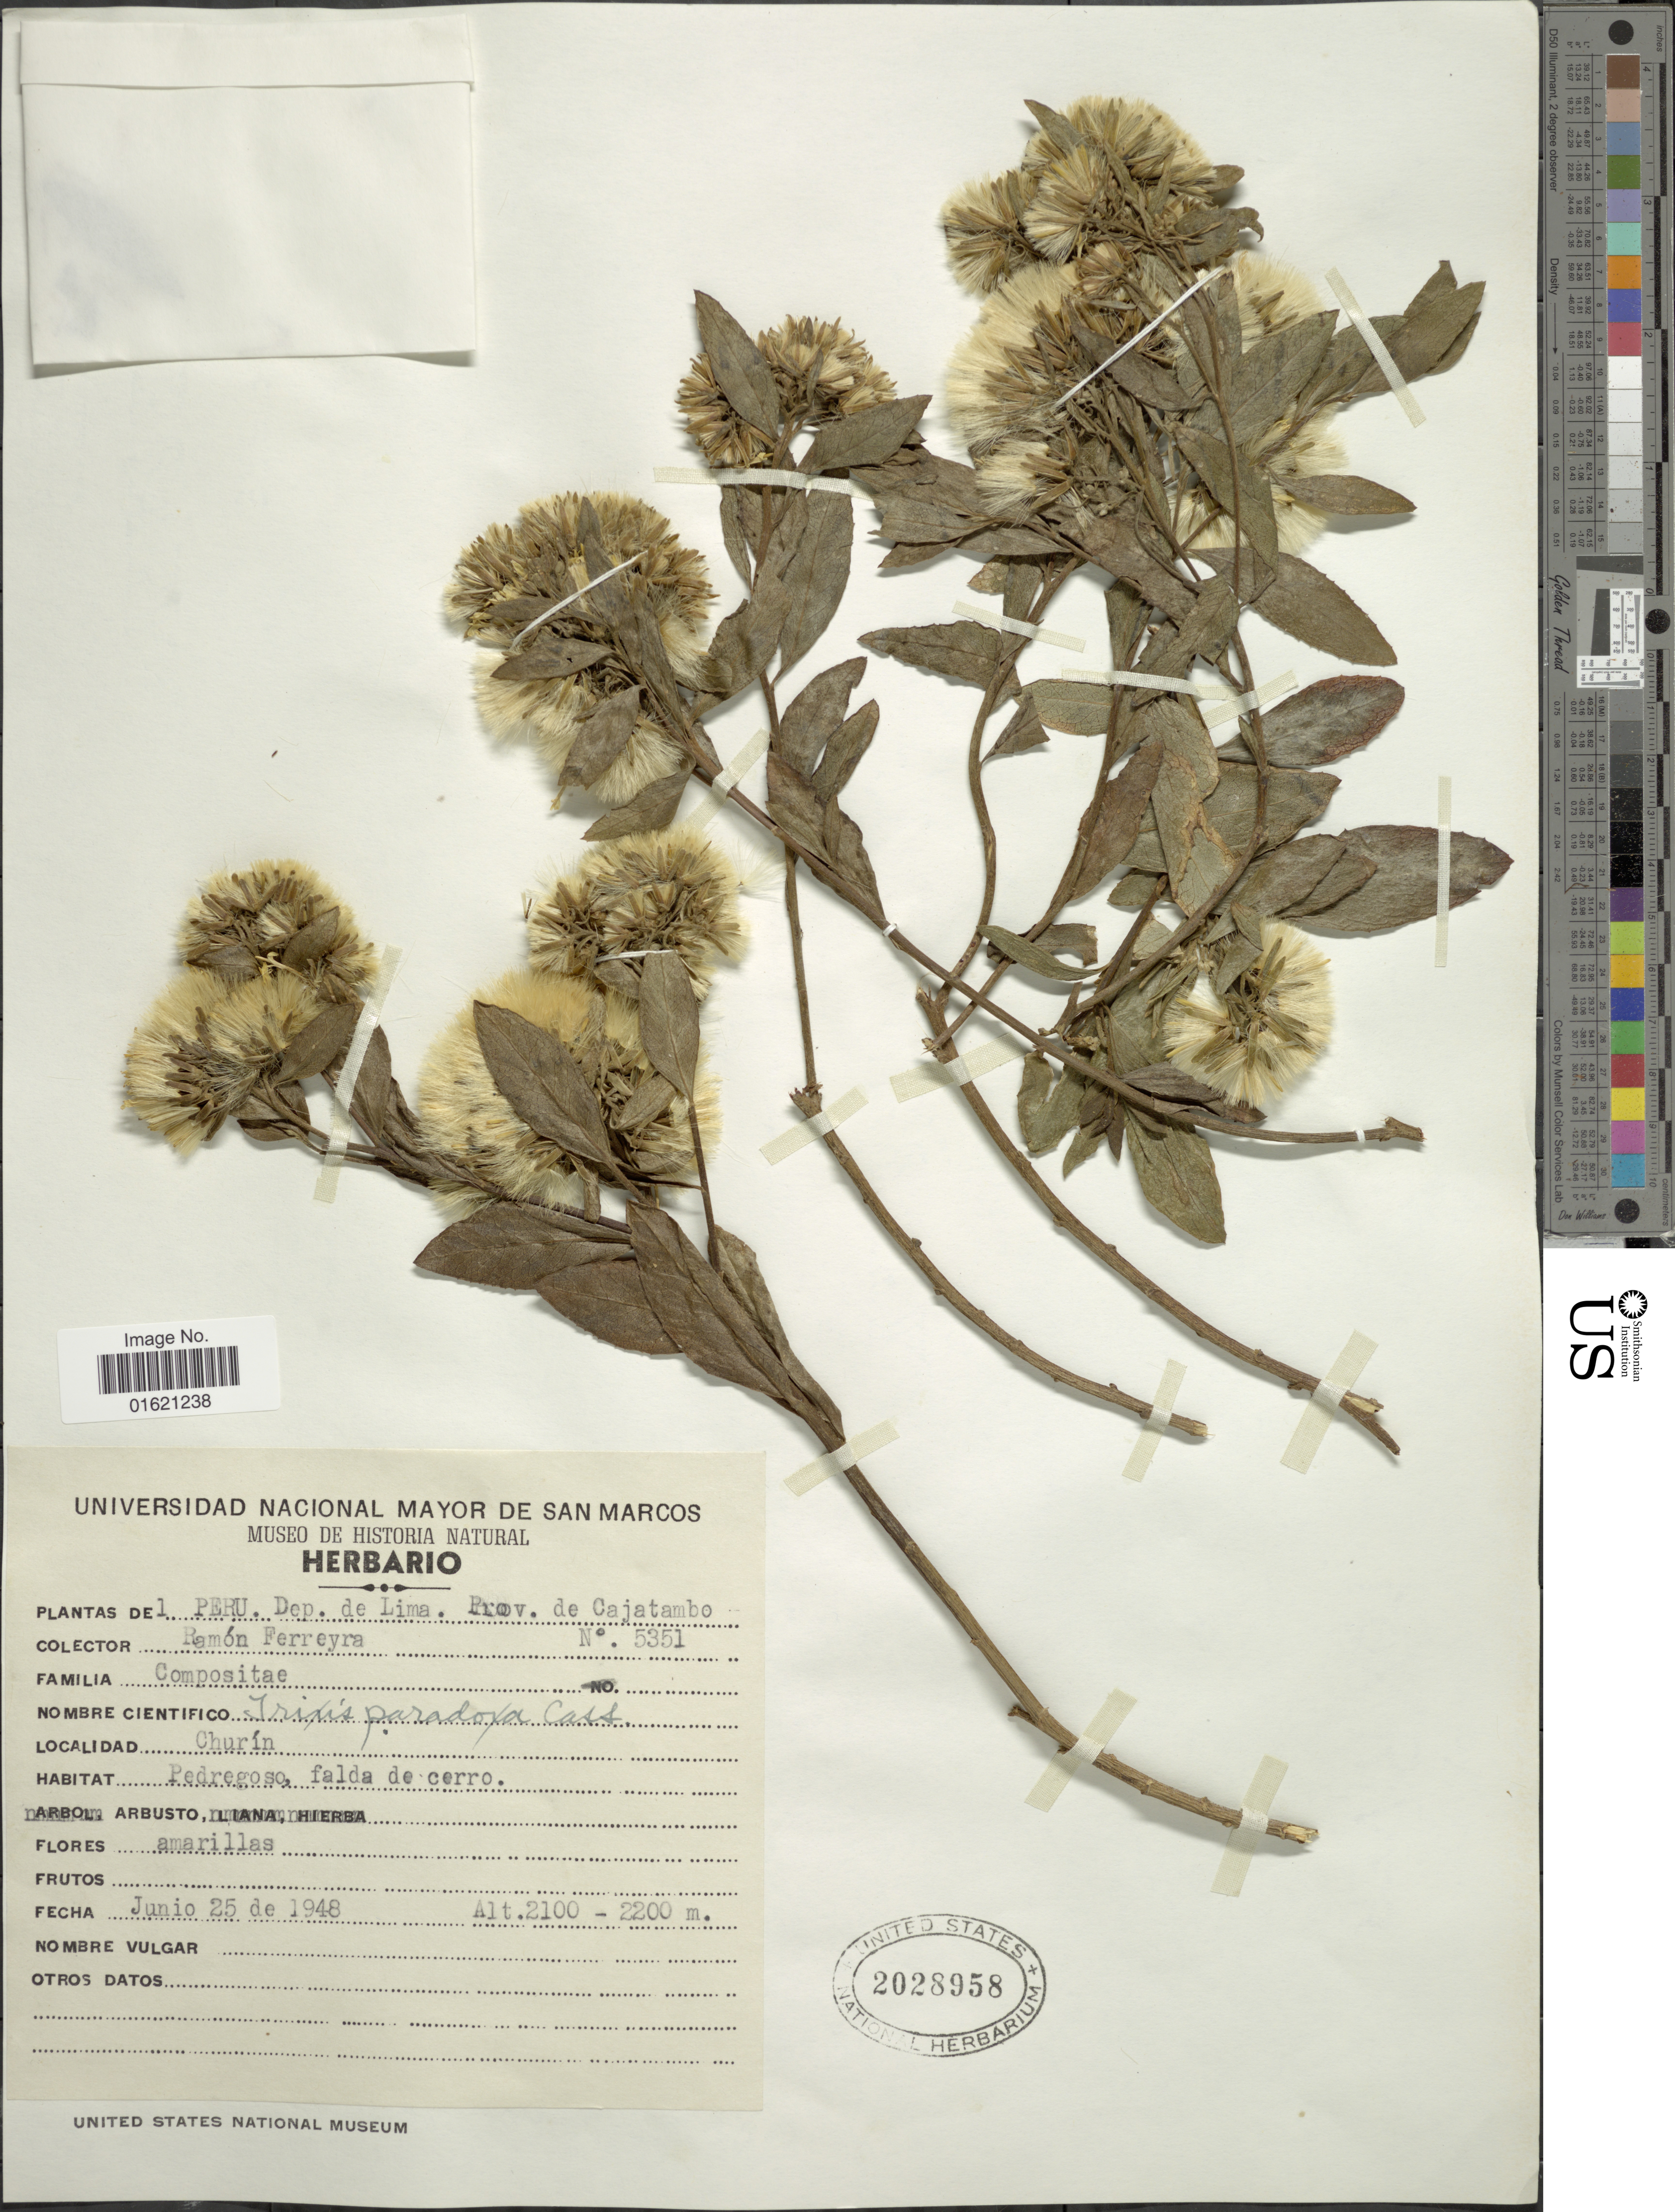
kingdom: Plantae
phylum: Tracheophyta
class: Magnoliopsida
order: Asterales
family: Asteraceae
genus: Trixis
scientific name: Trixis cacalioides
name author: (Kunth) D. Don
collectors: R. A. Ferreyra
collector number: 5351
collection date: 1948-06-25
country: Peru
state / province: Lima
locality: Dep, de Lima. Prov. de Cajatambo. Churin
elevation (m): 2100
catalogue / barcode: US 2028958